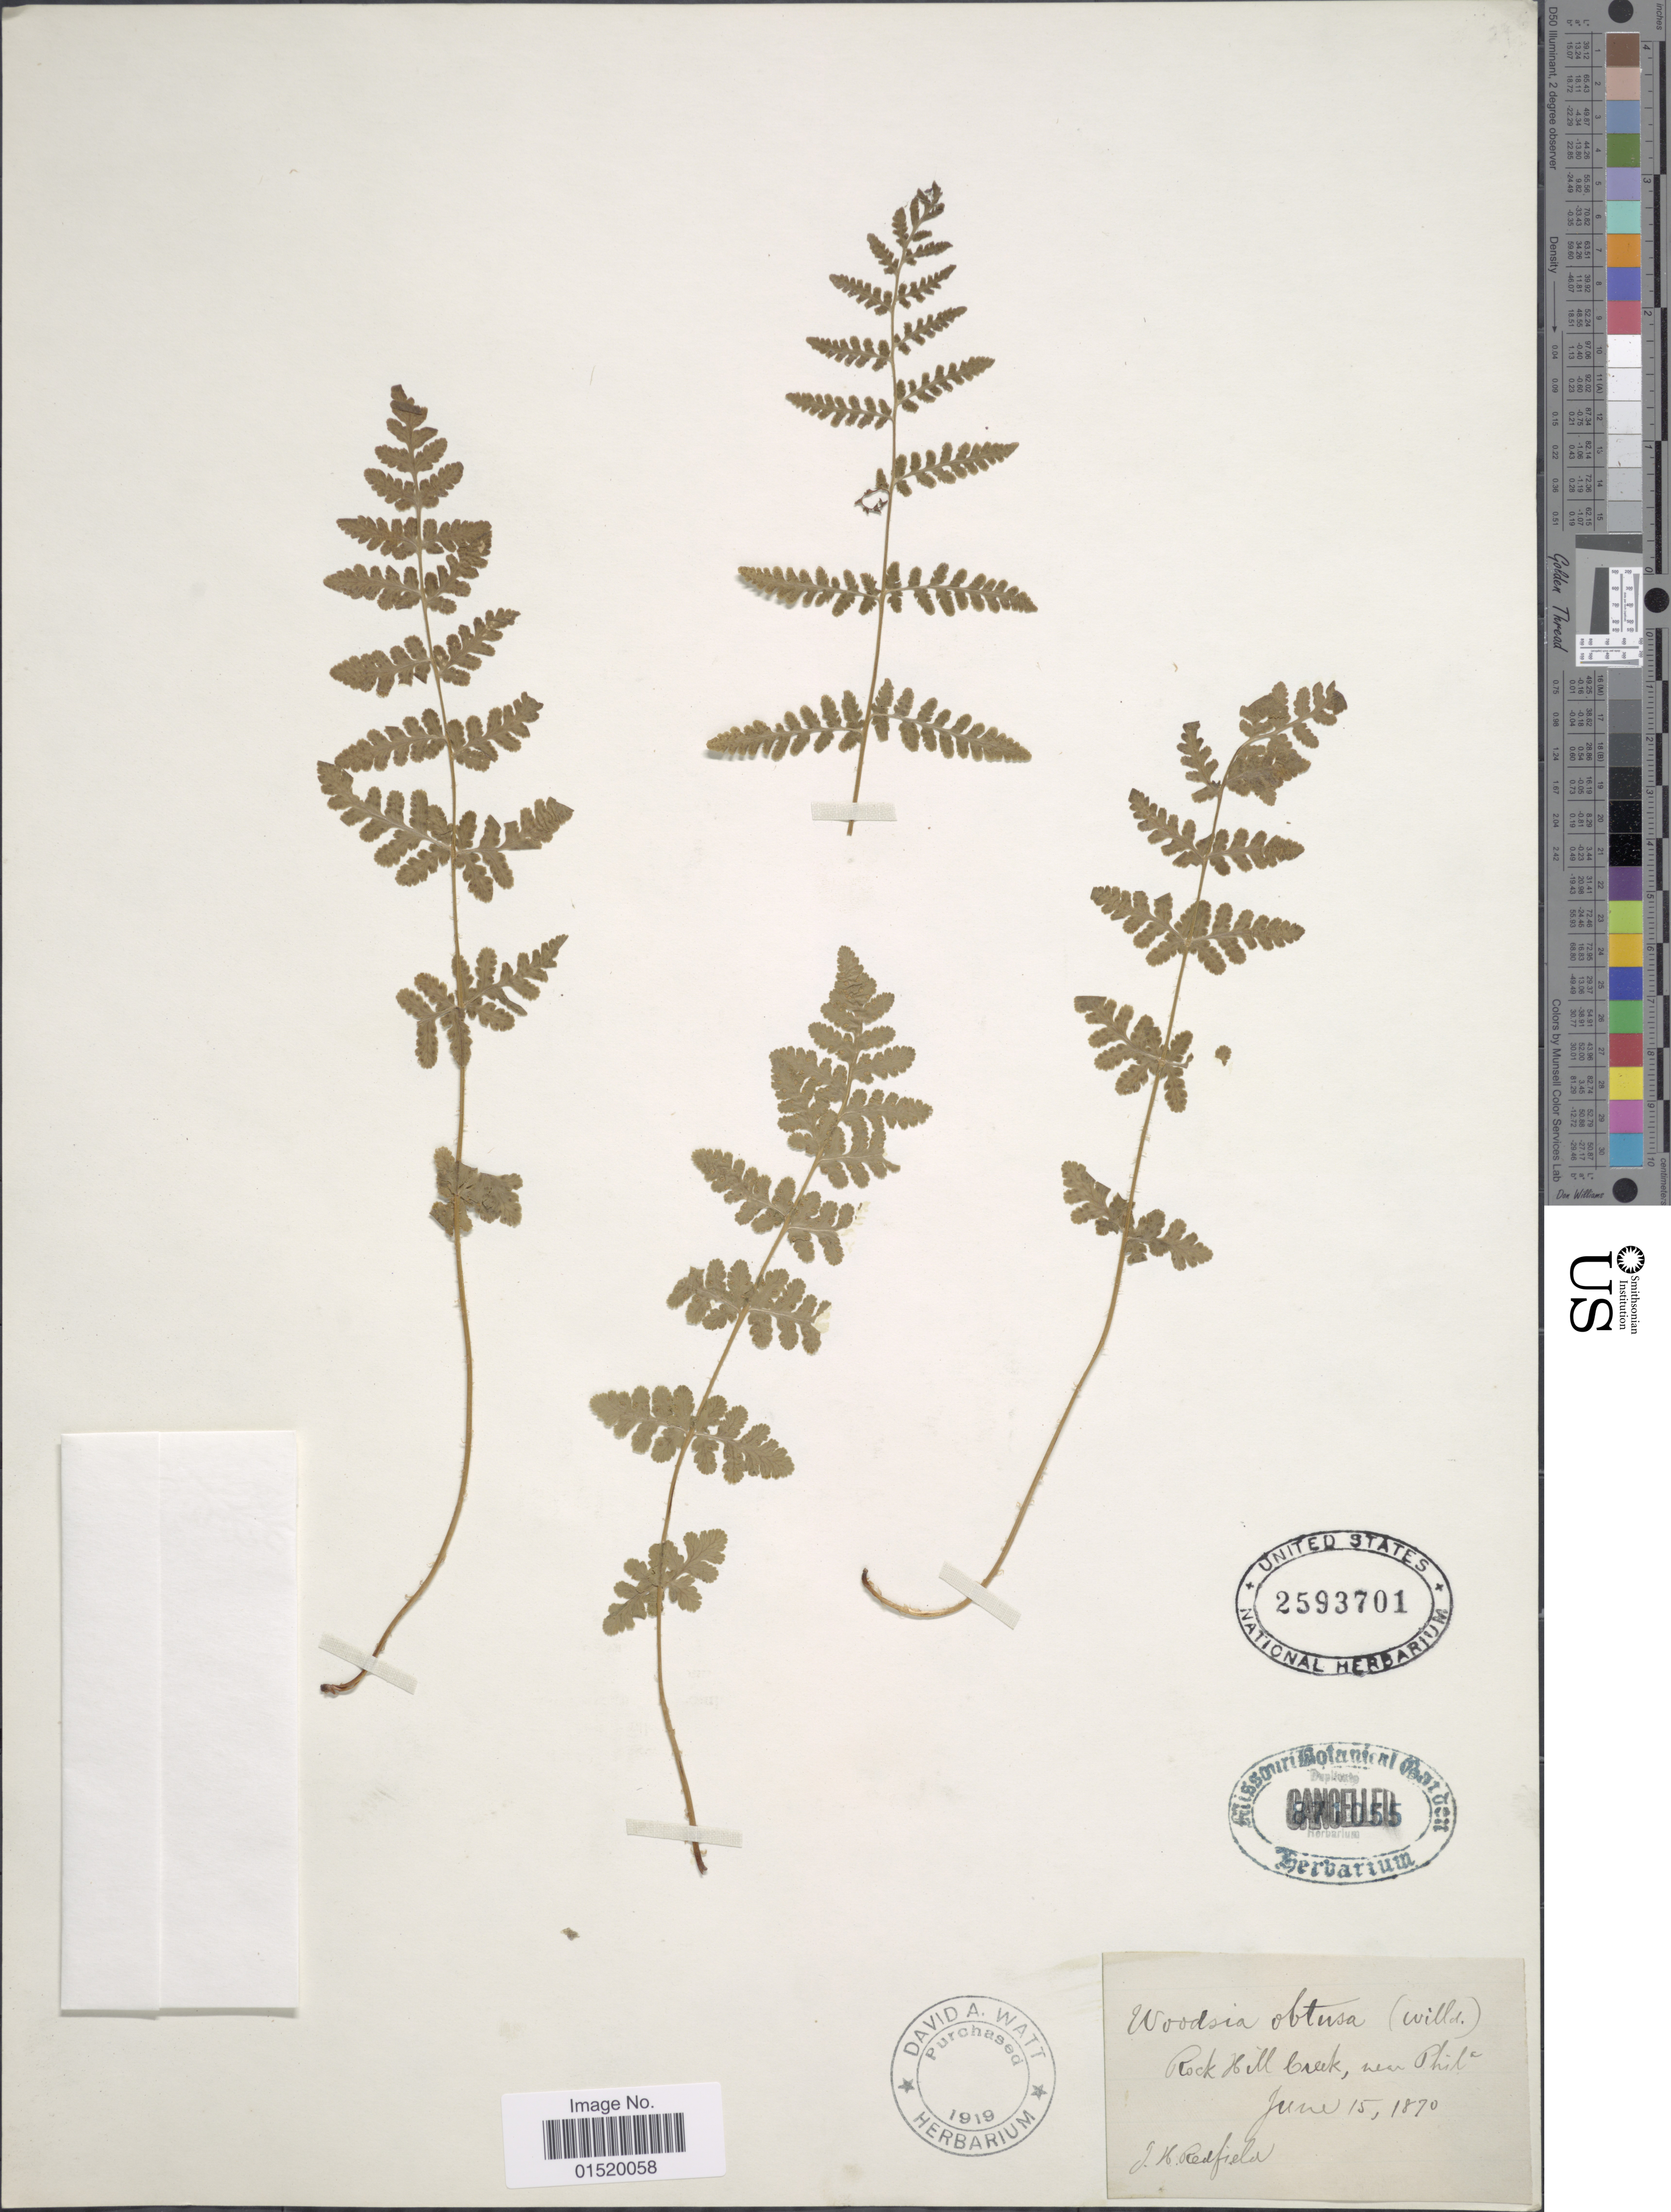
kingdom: Plantae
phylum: Tracheophyta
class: Polypodiopsida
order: Polypodiales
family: Woodsiaceae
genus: Woodsia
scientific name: Woodsia obtusa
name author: (Spreng.) Torr.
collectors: J. Redfield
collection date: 1870-06-15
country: United States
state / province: Pennsylvania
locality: Rock Hill Bank, near Phila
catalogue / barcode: US 2593701